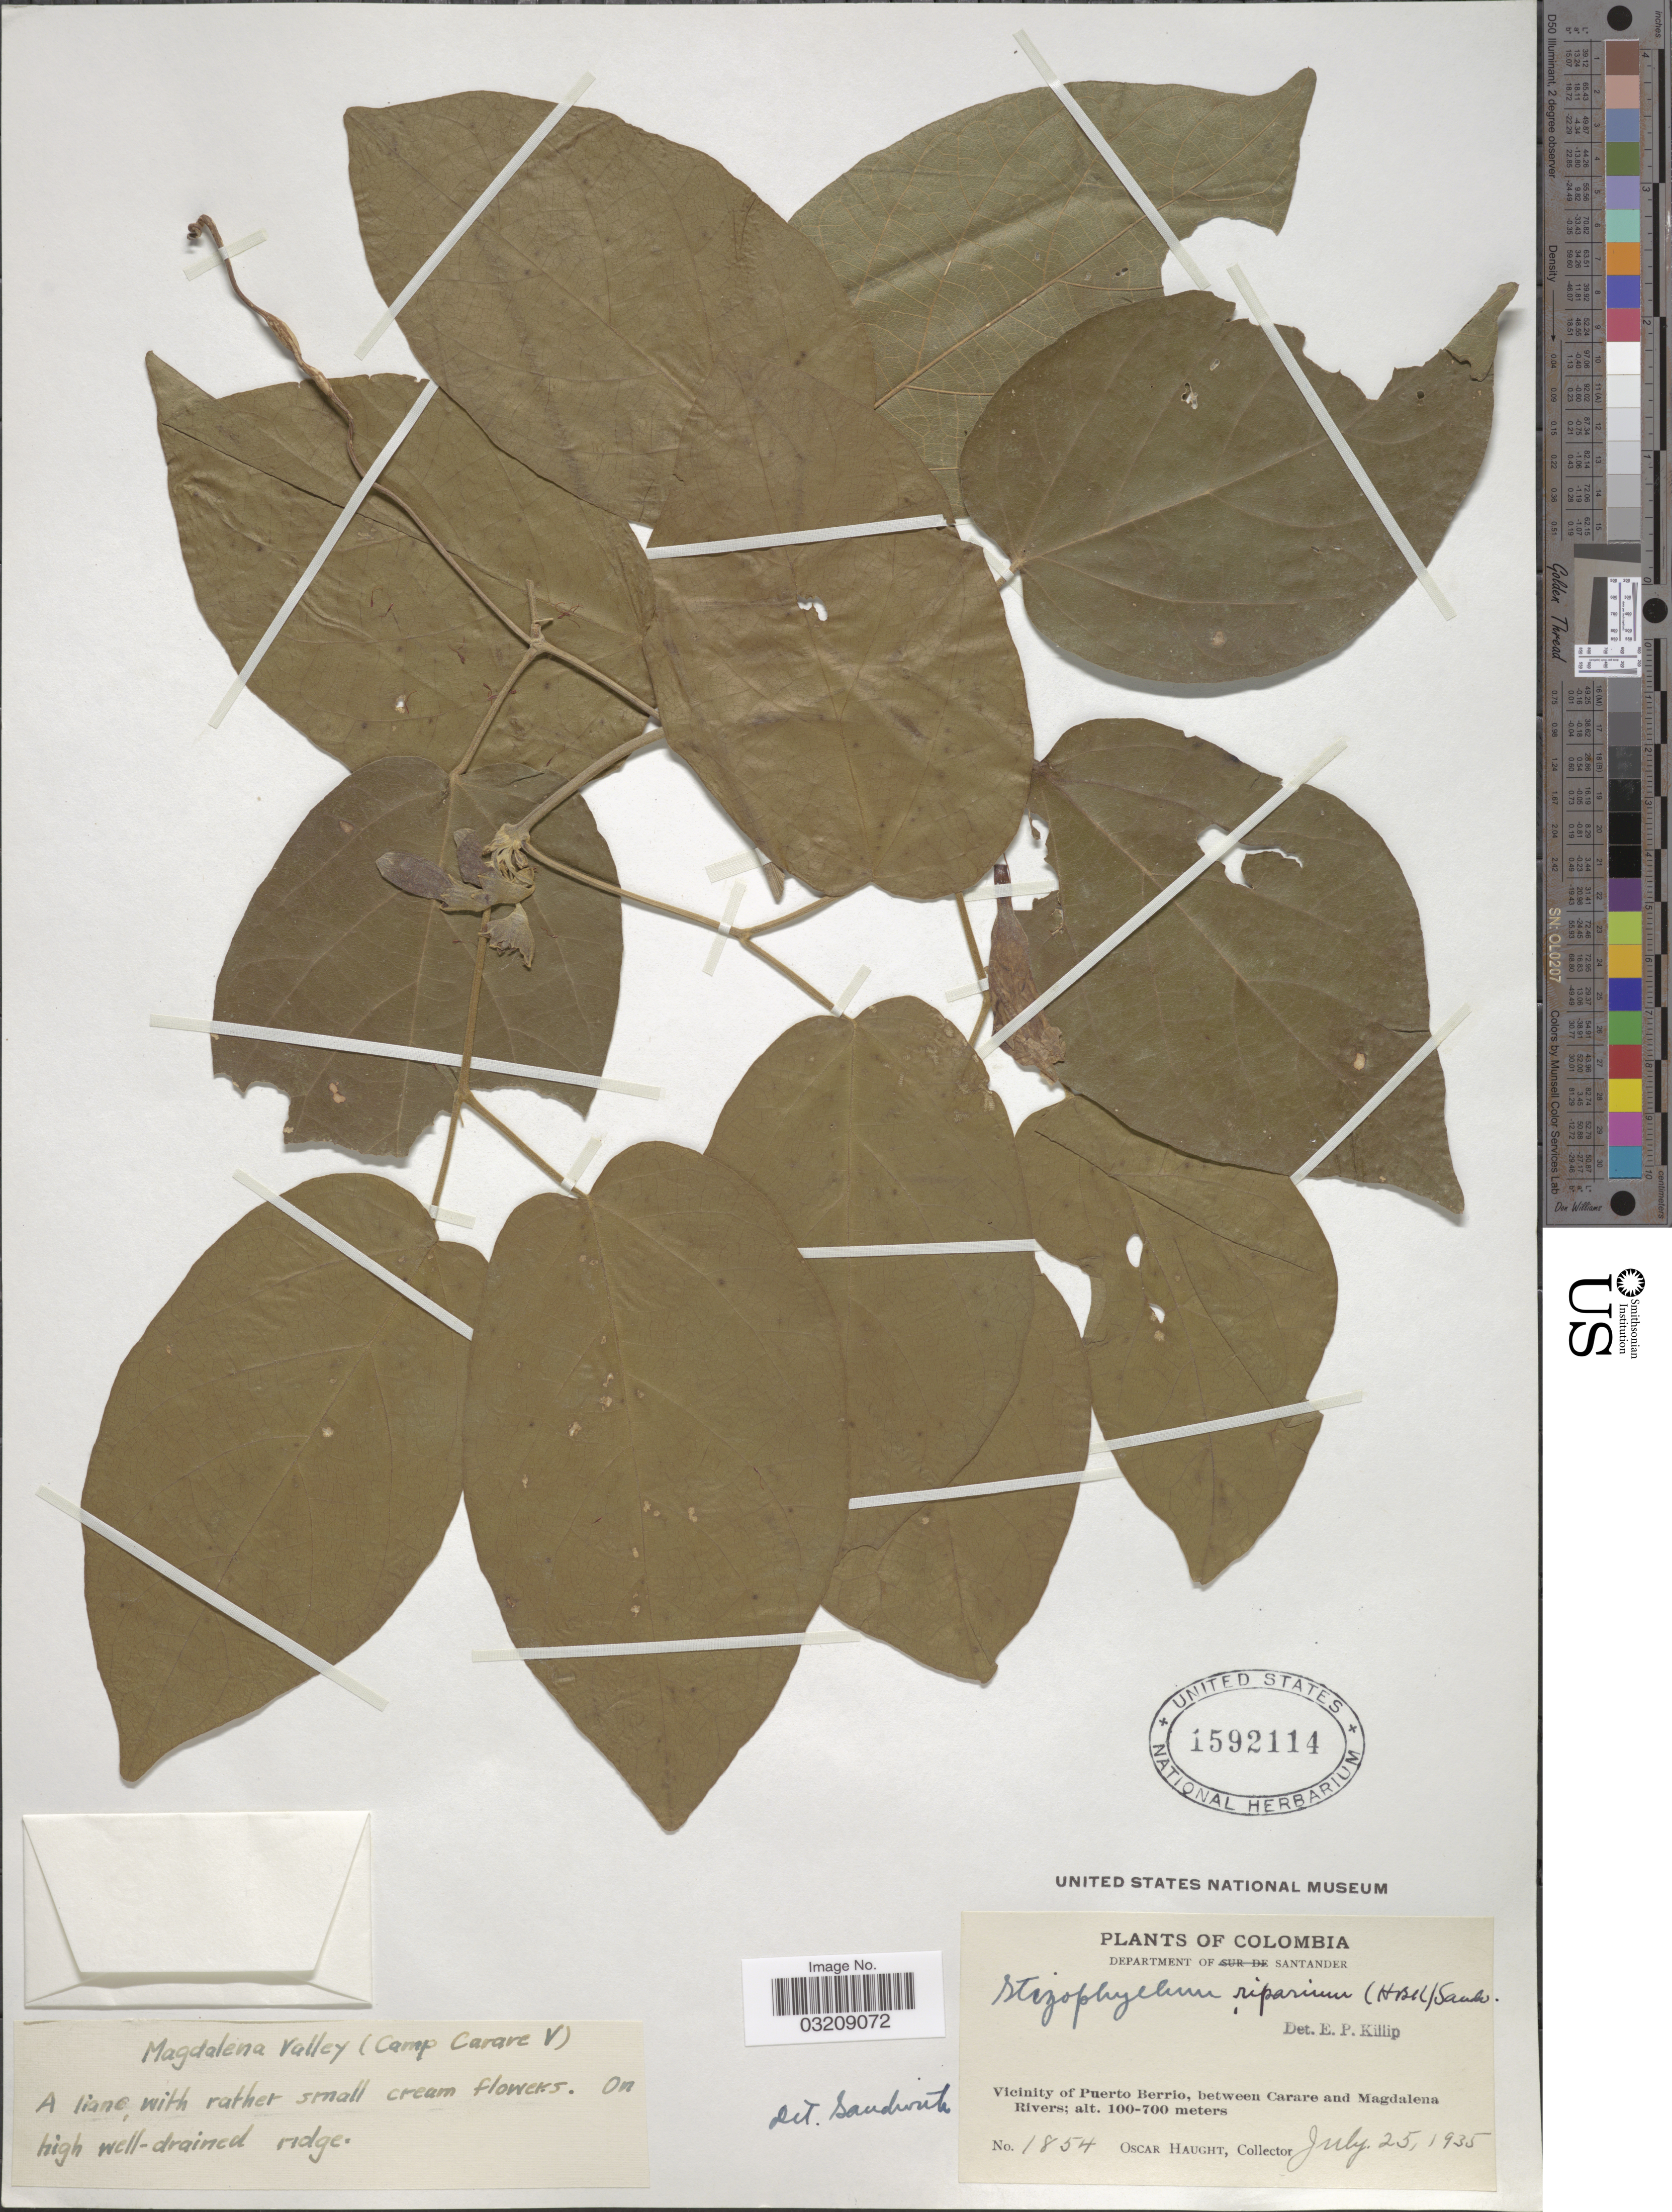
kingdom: Plantae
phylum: Tracheophyta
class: Magnoliopsida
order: Lamiales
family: Bignoniaceae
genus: Stizophyllum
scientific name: Stizophyllum riparium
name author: (Kunth) Sandwith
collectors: O. L. Haught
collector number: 1854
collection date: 1935-07-25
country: Colombia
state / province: Santander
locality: Magdalena Valley (Camp Carare V). Department of Santander. Vicinity of Puerto Berrio, between Carare and Magdalena Rivers.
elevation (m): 100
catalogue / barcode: US 1592114